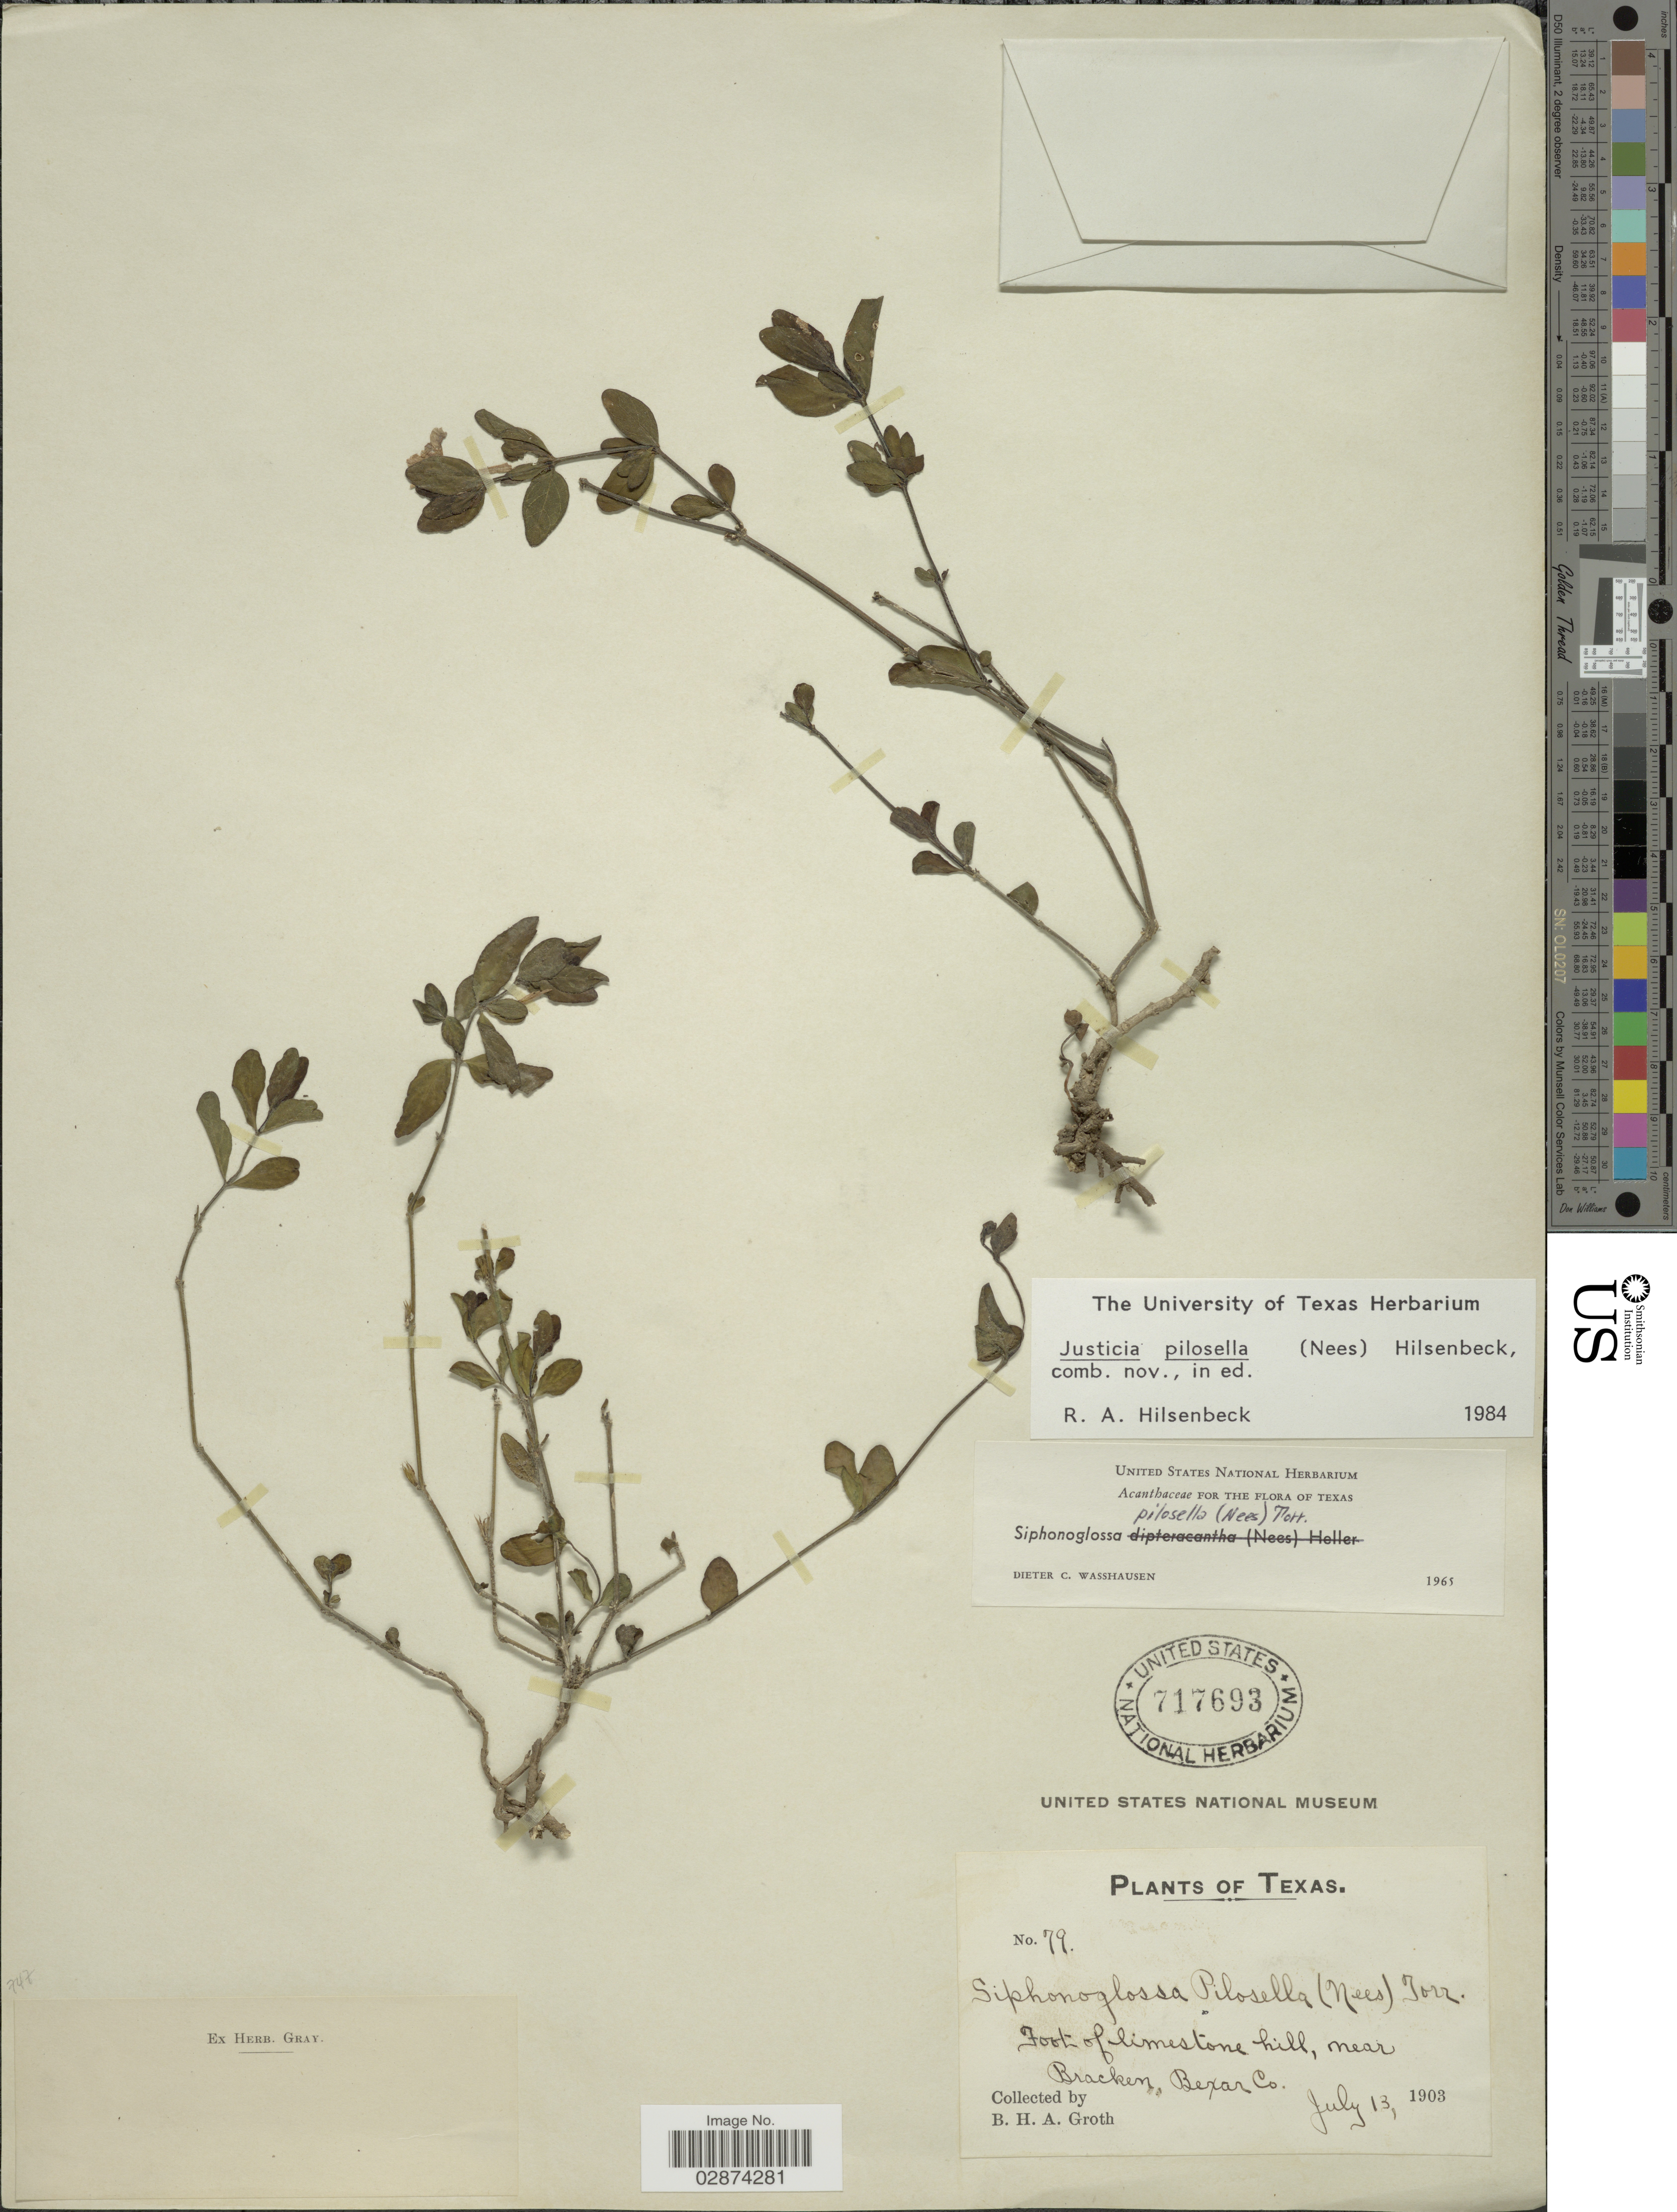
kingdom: Plantae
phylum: Tracheophyta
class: Magnoliopsida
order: Lamiales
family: Acanthaceae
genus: Justicia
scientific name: Justicia pilosella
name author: (Nees) Hilsenb.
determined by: Fisher, Amanda, (LOB), California State University, Long Beach (UNITED STATES)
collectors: B. Groth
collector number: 79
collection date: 1903-07-13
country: United States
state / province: Texas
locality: Foot of limestone, near Bracken, Bexar Co.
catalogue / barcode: US 717693